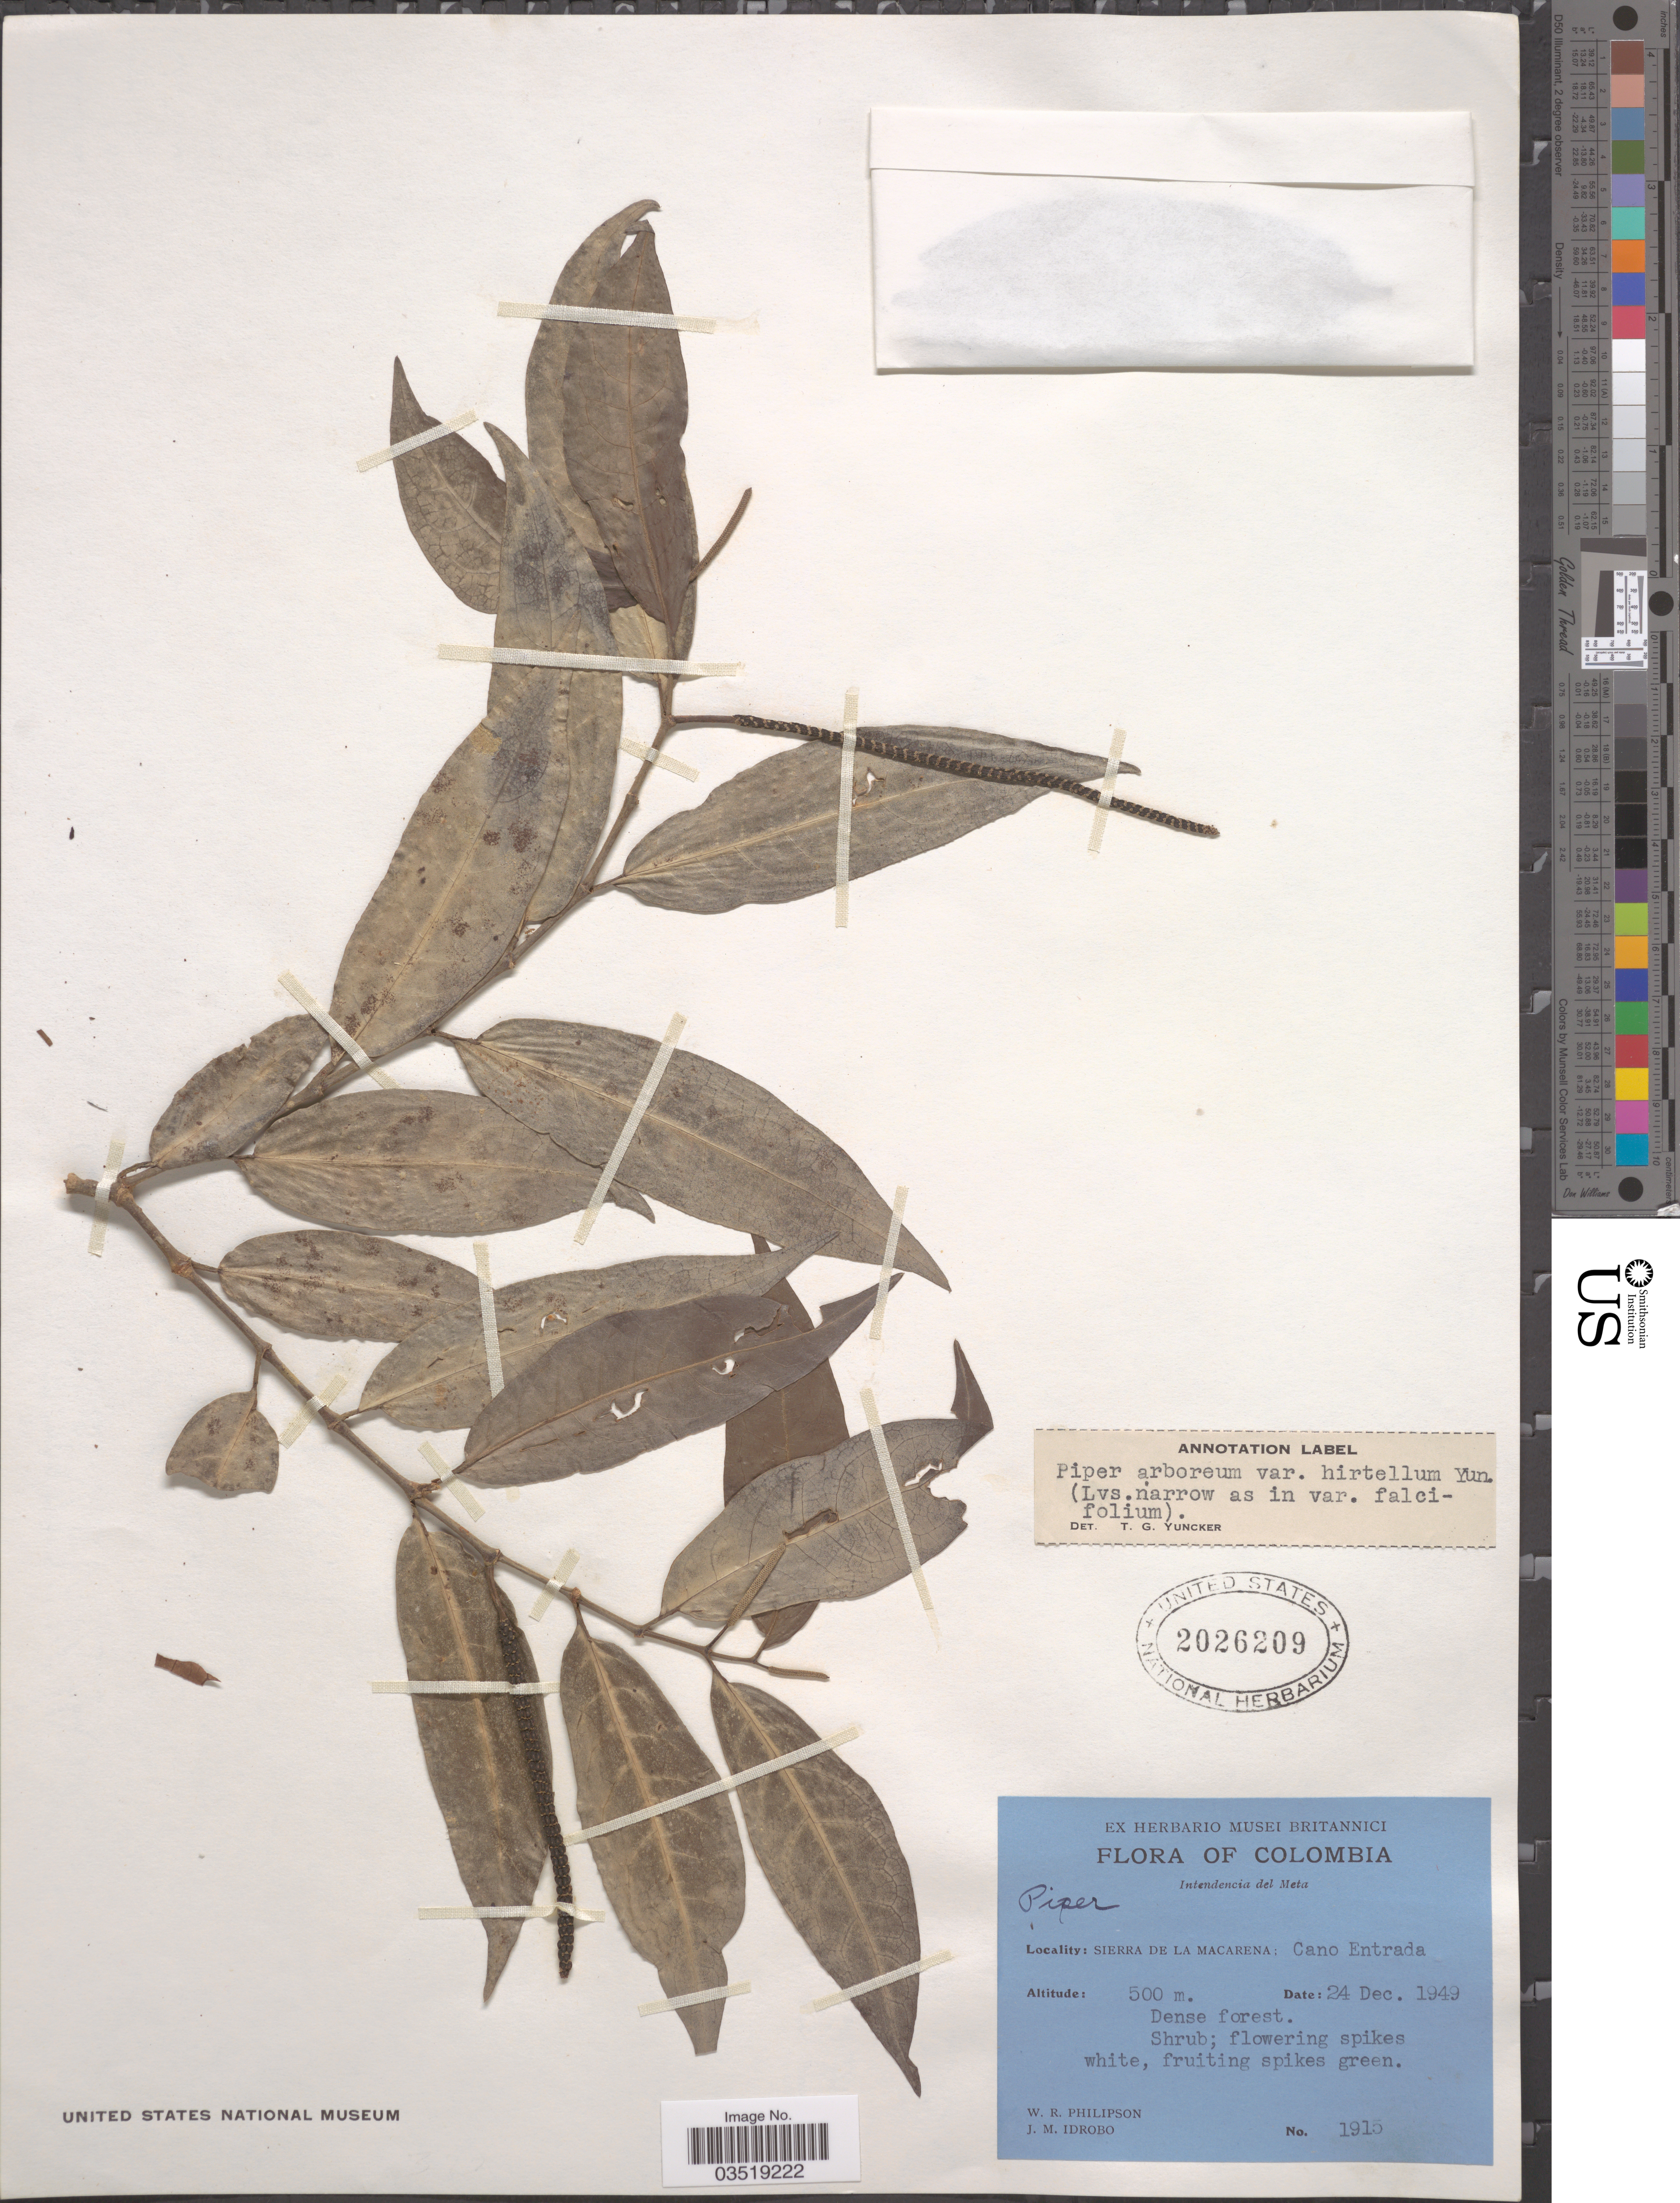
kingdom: Plantae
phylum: Tracheophyta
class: Magnoliopsida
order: Piperales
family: Piperaceae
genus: Piper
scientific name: Piper arboreum var. hirtellum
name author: Yunck.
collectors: W. R. Philipson & J. M. Idrobo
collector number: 1915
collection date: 1949-12-24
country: Colombia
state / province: Meta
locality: Intendencia del Meta. Sierra de la Macarena: Cano Entrada.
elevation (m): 500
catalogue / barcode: US 2026209